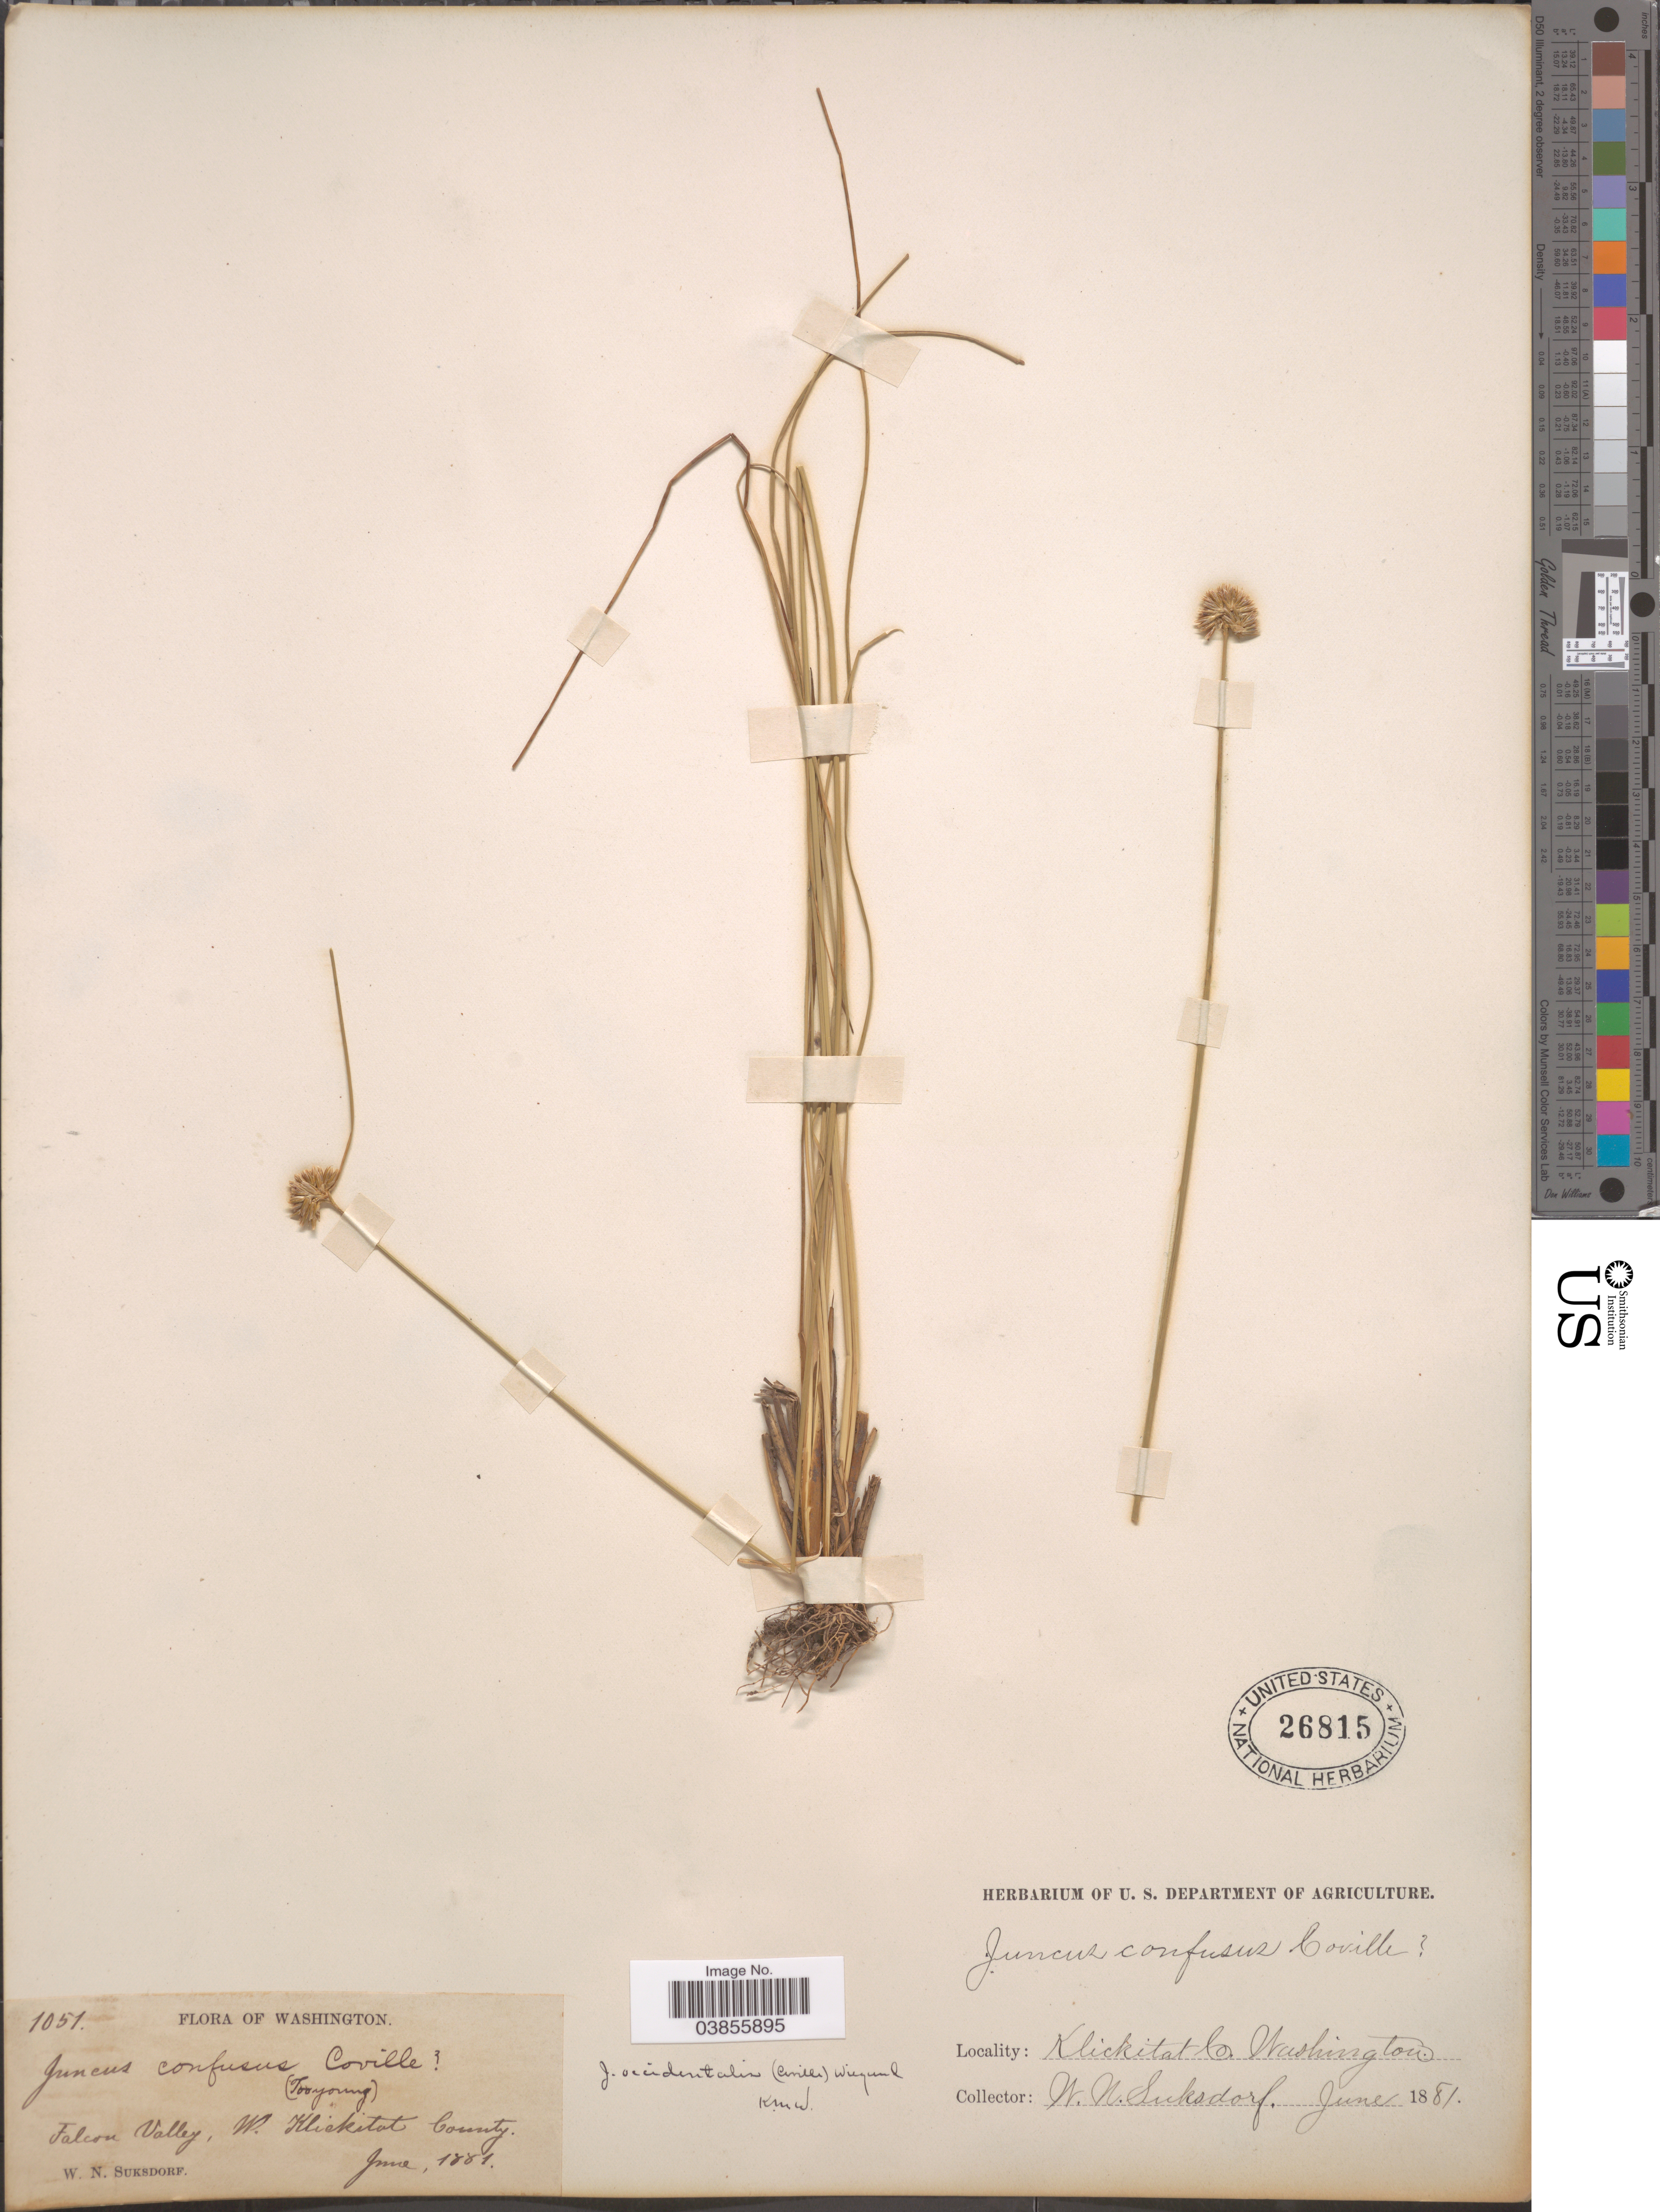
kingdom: Plantae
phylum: Tracheophyta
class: Liliopsida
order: Poales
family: Juncaceae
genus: Juncus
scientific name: Juncus occidentalis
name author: (Coville) Wiegand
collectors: W. N. Suksdorf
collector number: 1051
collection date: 1881-06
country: United States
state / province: Washington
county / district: Klickitat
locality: Falcon Valley, W. Klickitat County.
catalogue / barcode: US 26815